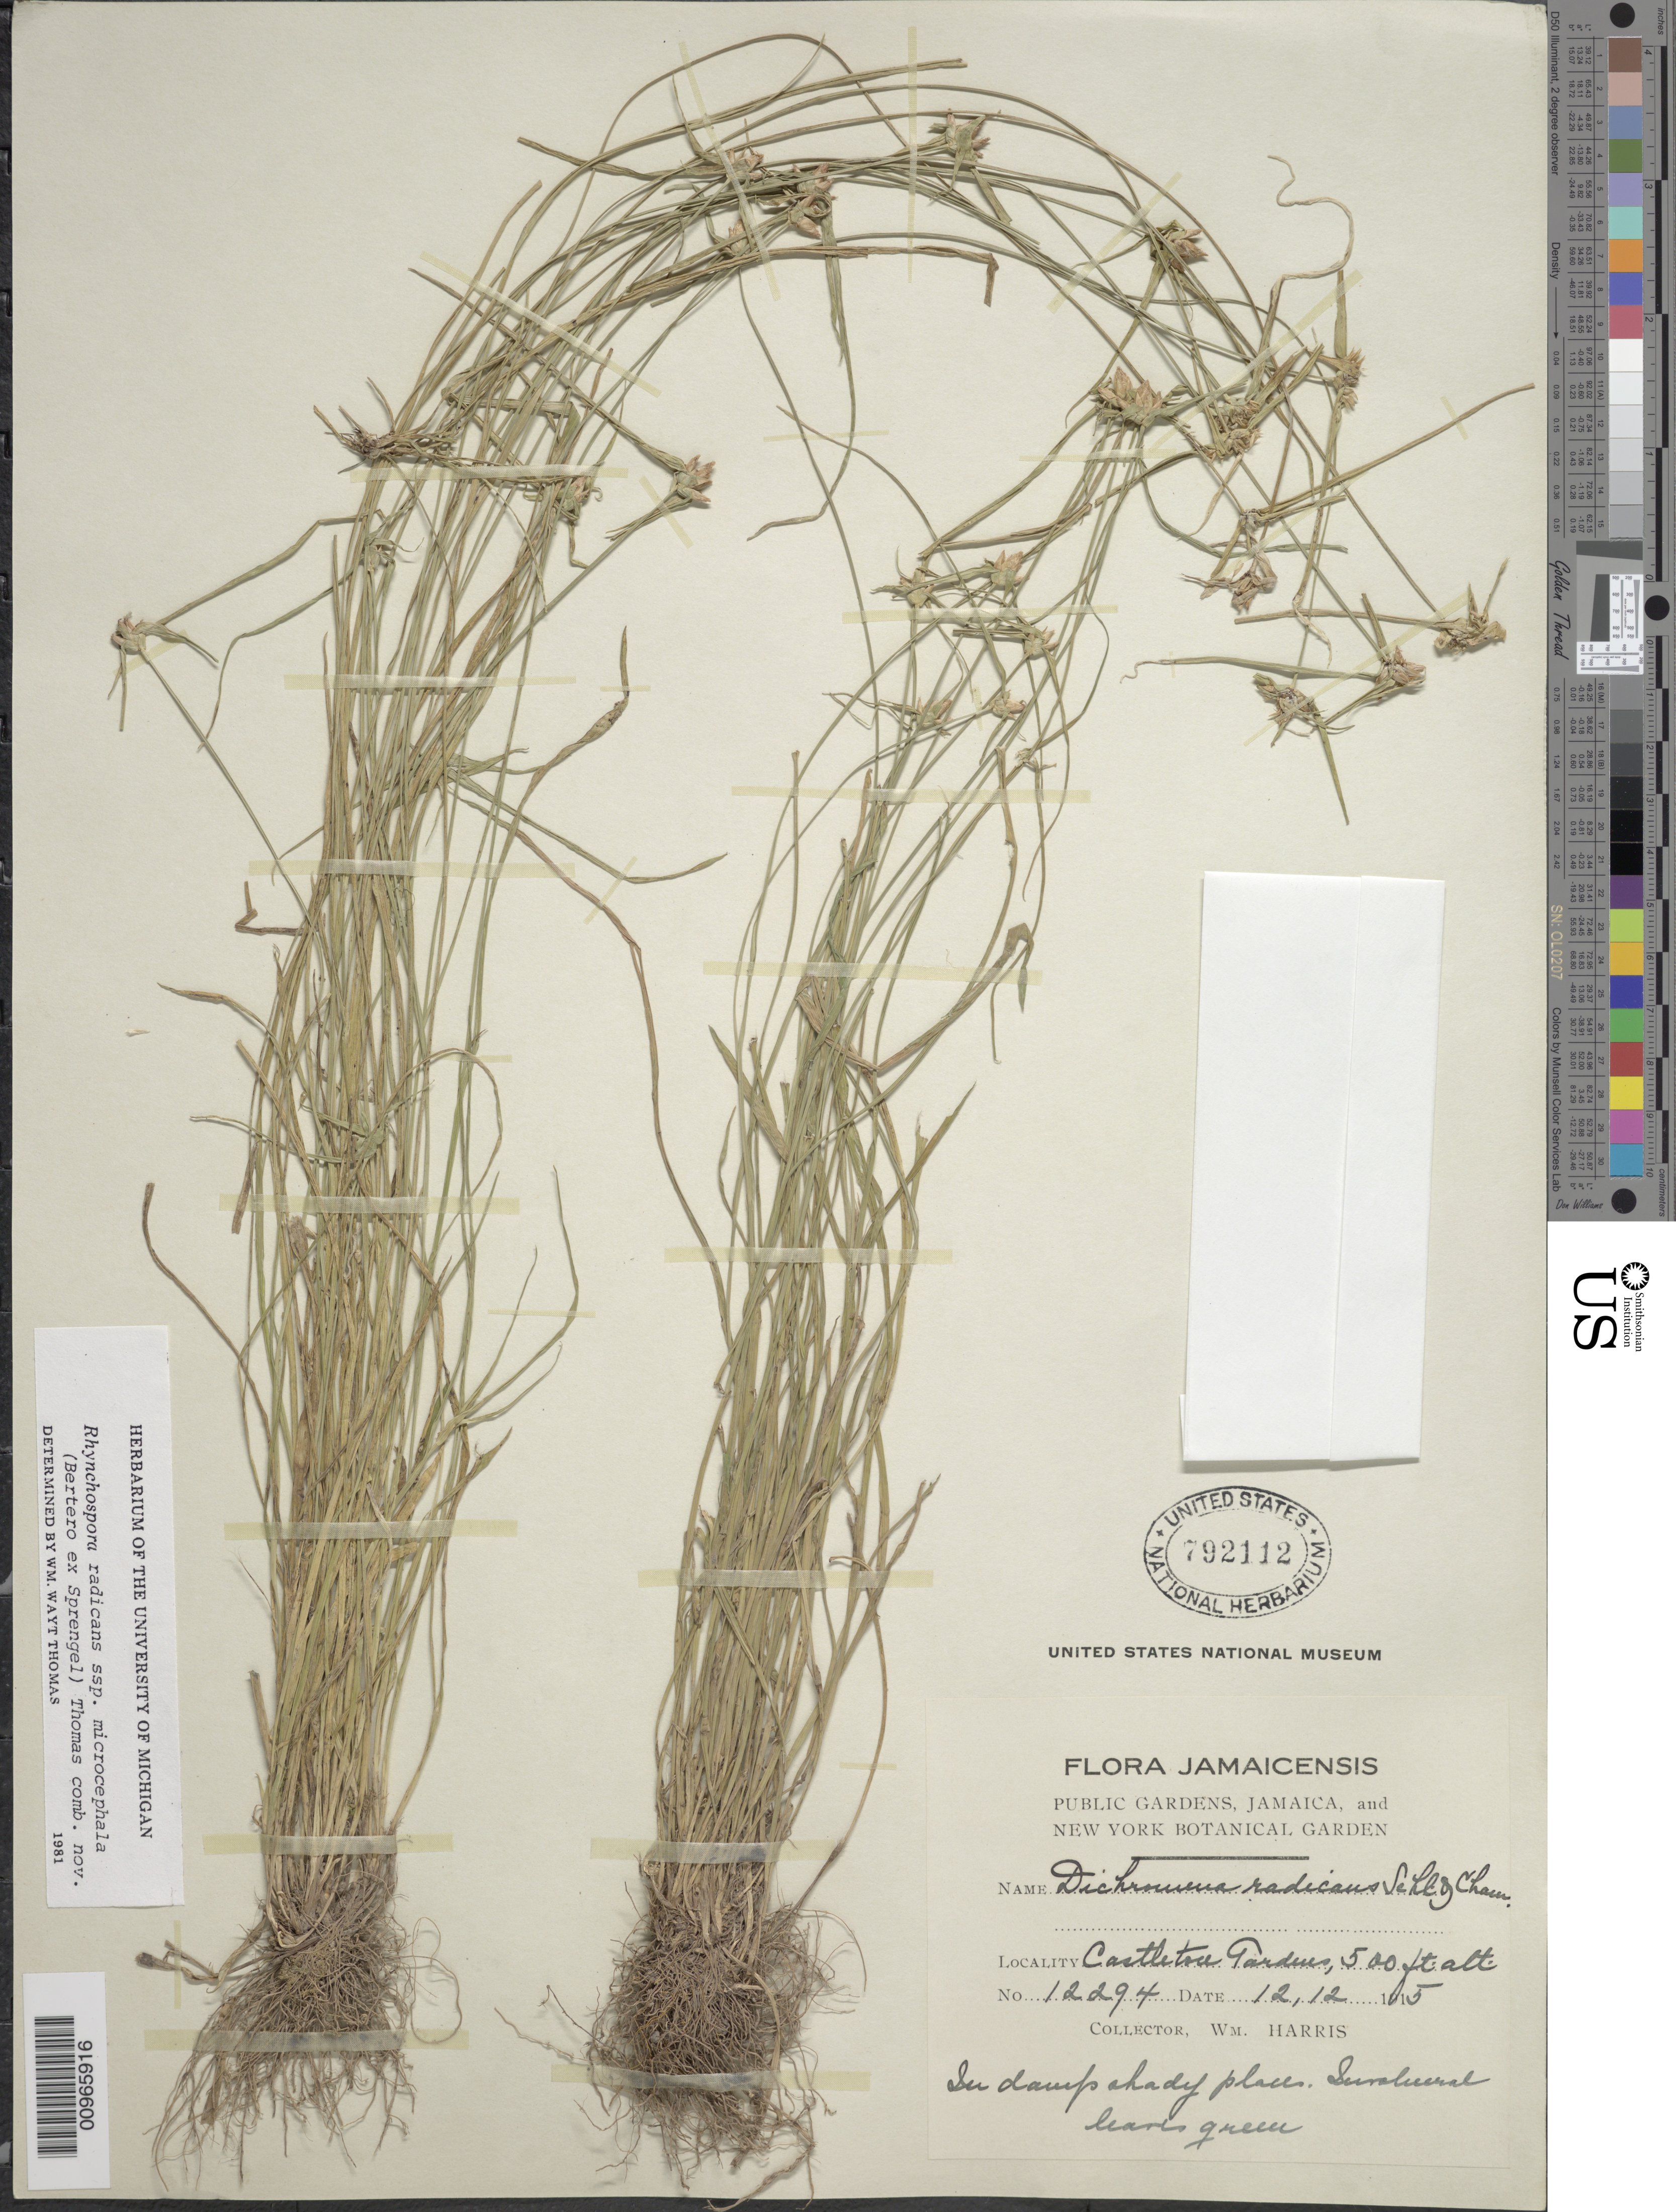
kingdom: Plantae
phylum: Tracheophyta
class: Liliopsida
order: Poales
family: Cyperaceae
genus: Rhynchospora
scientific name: Rhynchospora radicans subsp. microcephala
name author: (Bertero ex Spreng.) W.W. Thomas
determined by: Thomas, W. W., (NY), New York Botanical Garden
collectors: W. H. Harris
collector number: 12294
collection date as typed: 12 Dec 1915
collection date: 1915-12-12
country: Jamaica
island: Jamaica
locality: Castleton Gardens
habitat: In damp shady place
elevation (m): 152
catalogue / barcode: US 792112